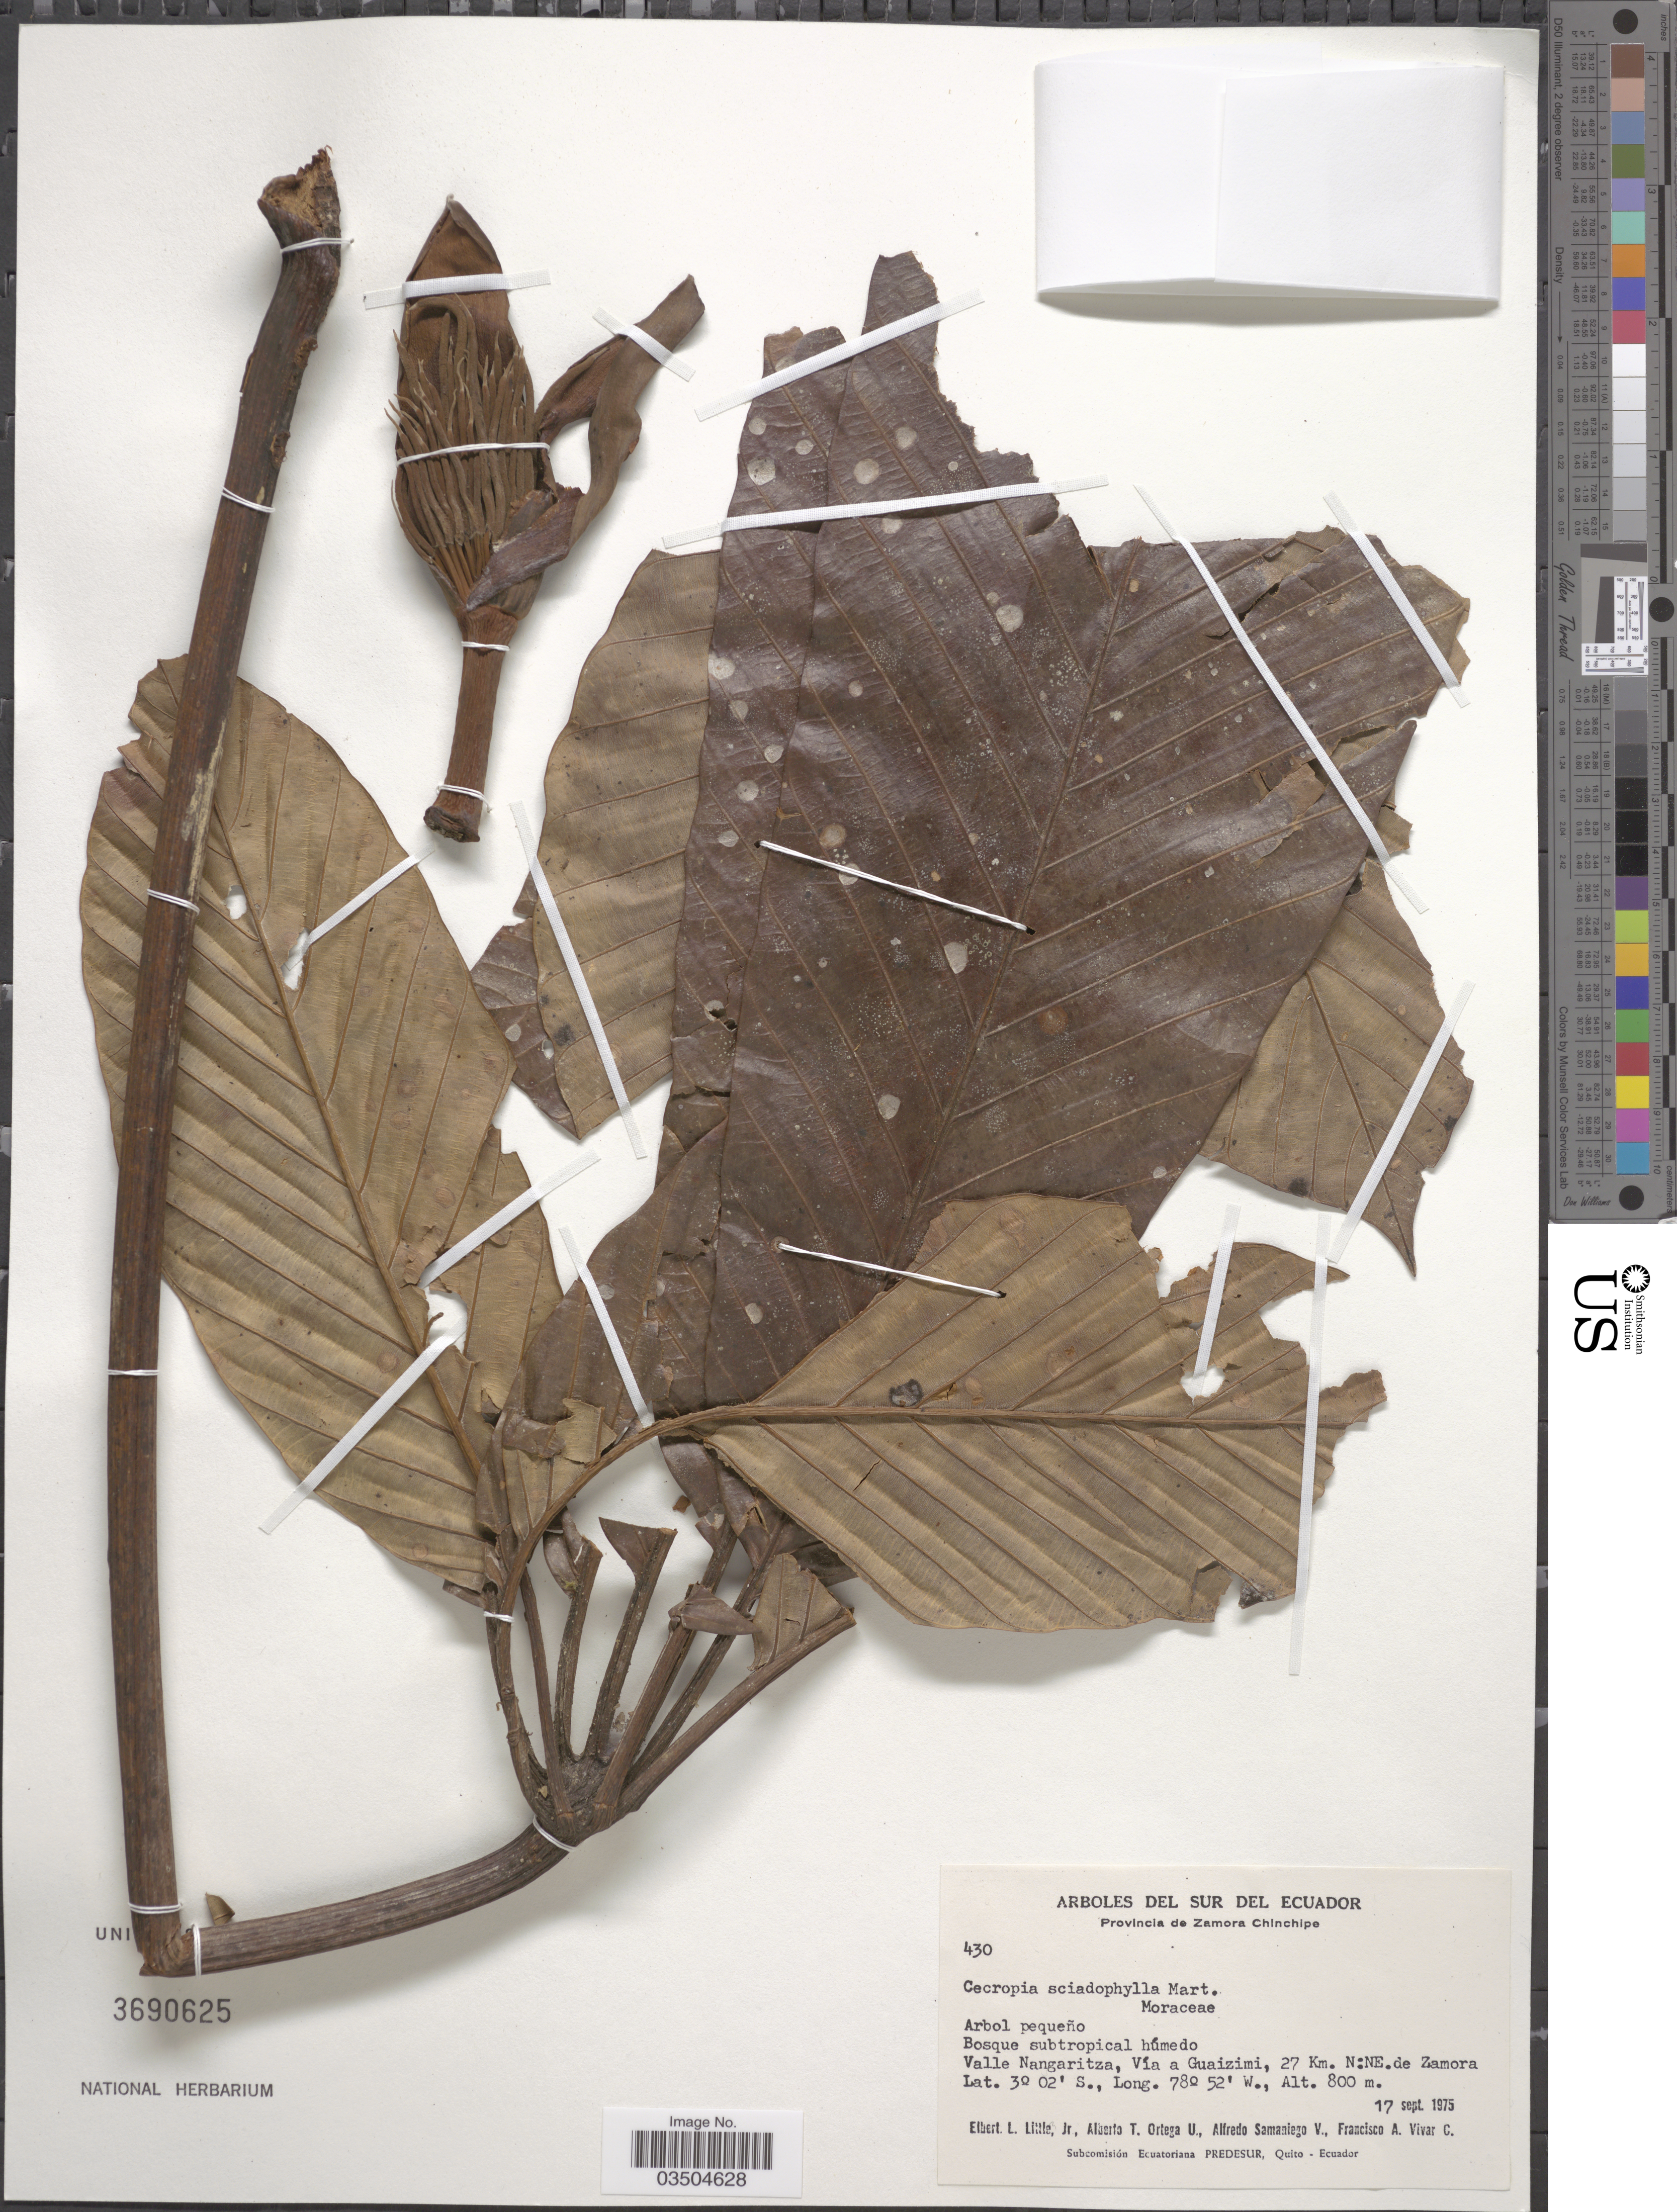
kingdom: Plantae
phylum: Tracheophyta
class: Magnoliopsida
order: Rosales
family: Urticaceae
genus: Cecropia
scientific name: Cecropia sciadophylla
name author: Mart.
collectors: E. L. Little, A. T. Ortega U., A. V. Samaniego & F. A. Vivar C.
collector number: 430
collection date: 1975-09-17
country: Ecuador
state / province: Zamora-Chinchipe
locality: Del Sur Del Ecuador.Provincia de Zamora Chinchipe. Bosque subtropical húmedo. Valle Nangaritza, Vía a Guaizimi, 27 Km. N: NE. de Zamora.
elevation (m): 800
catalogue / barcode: US 3690626